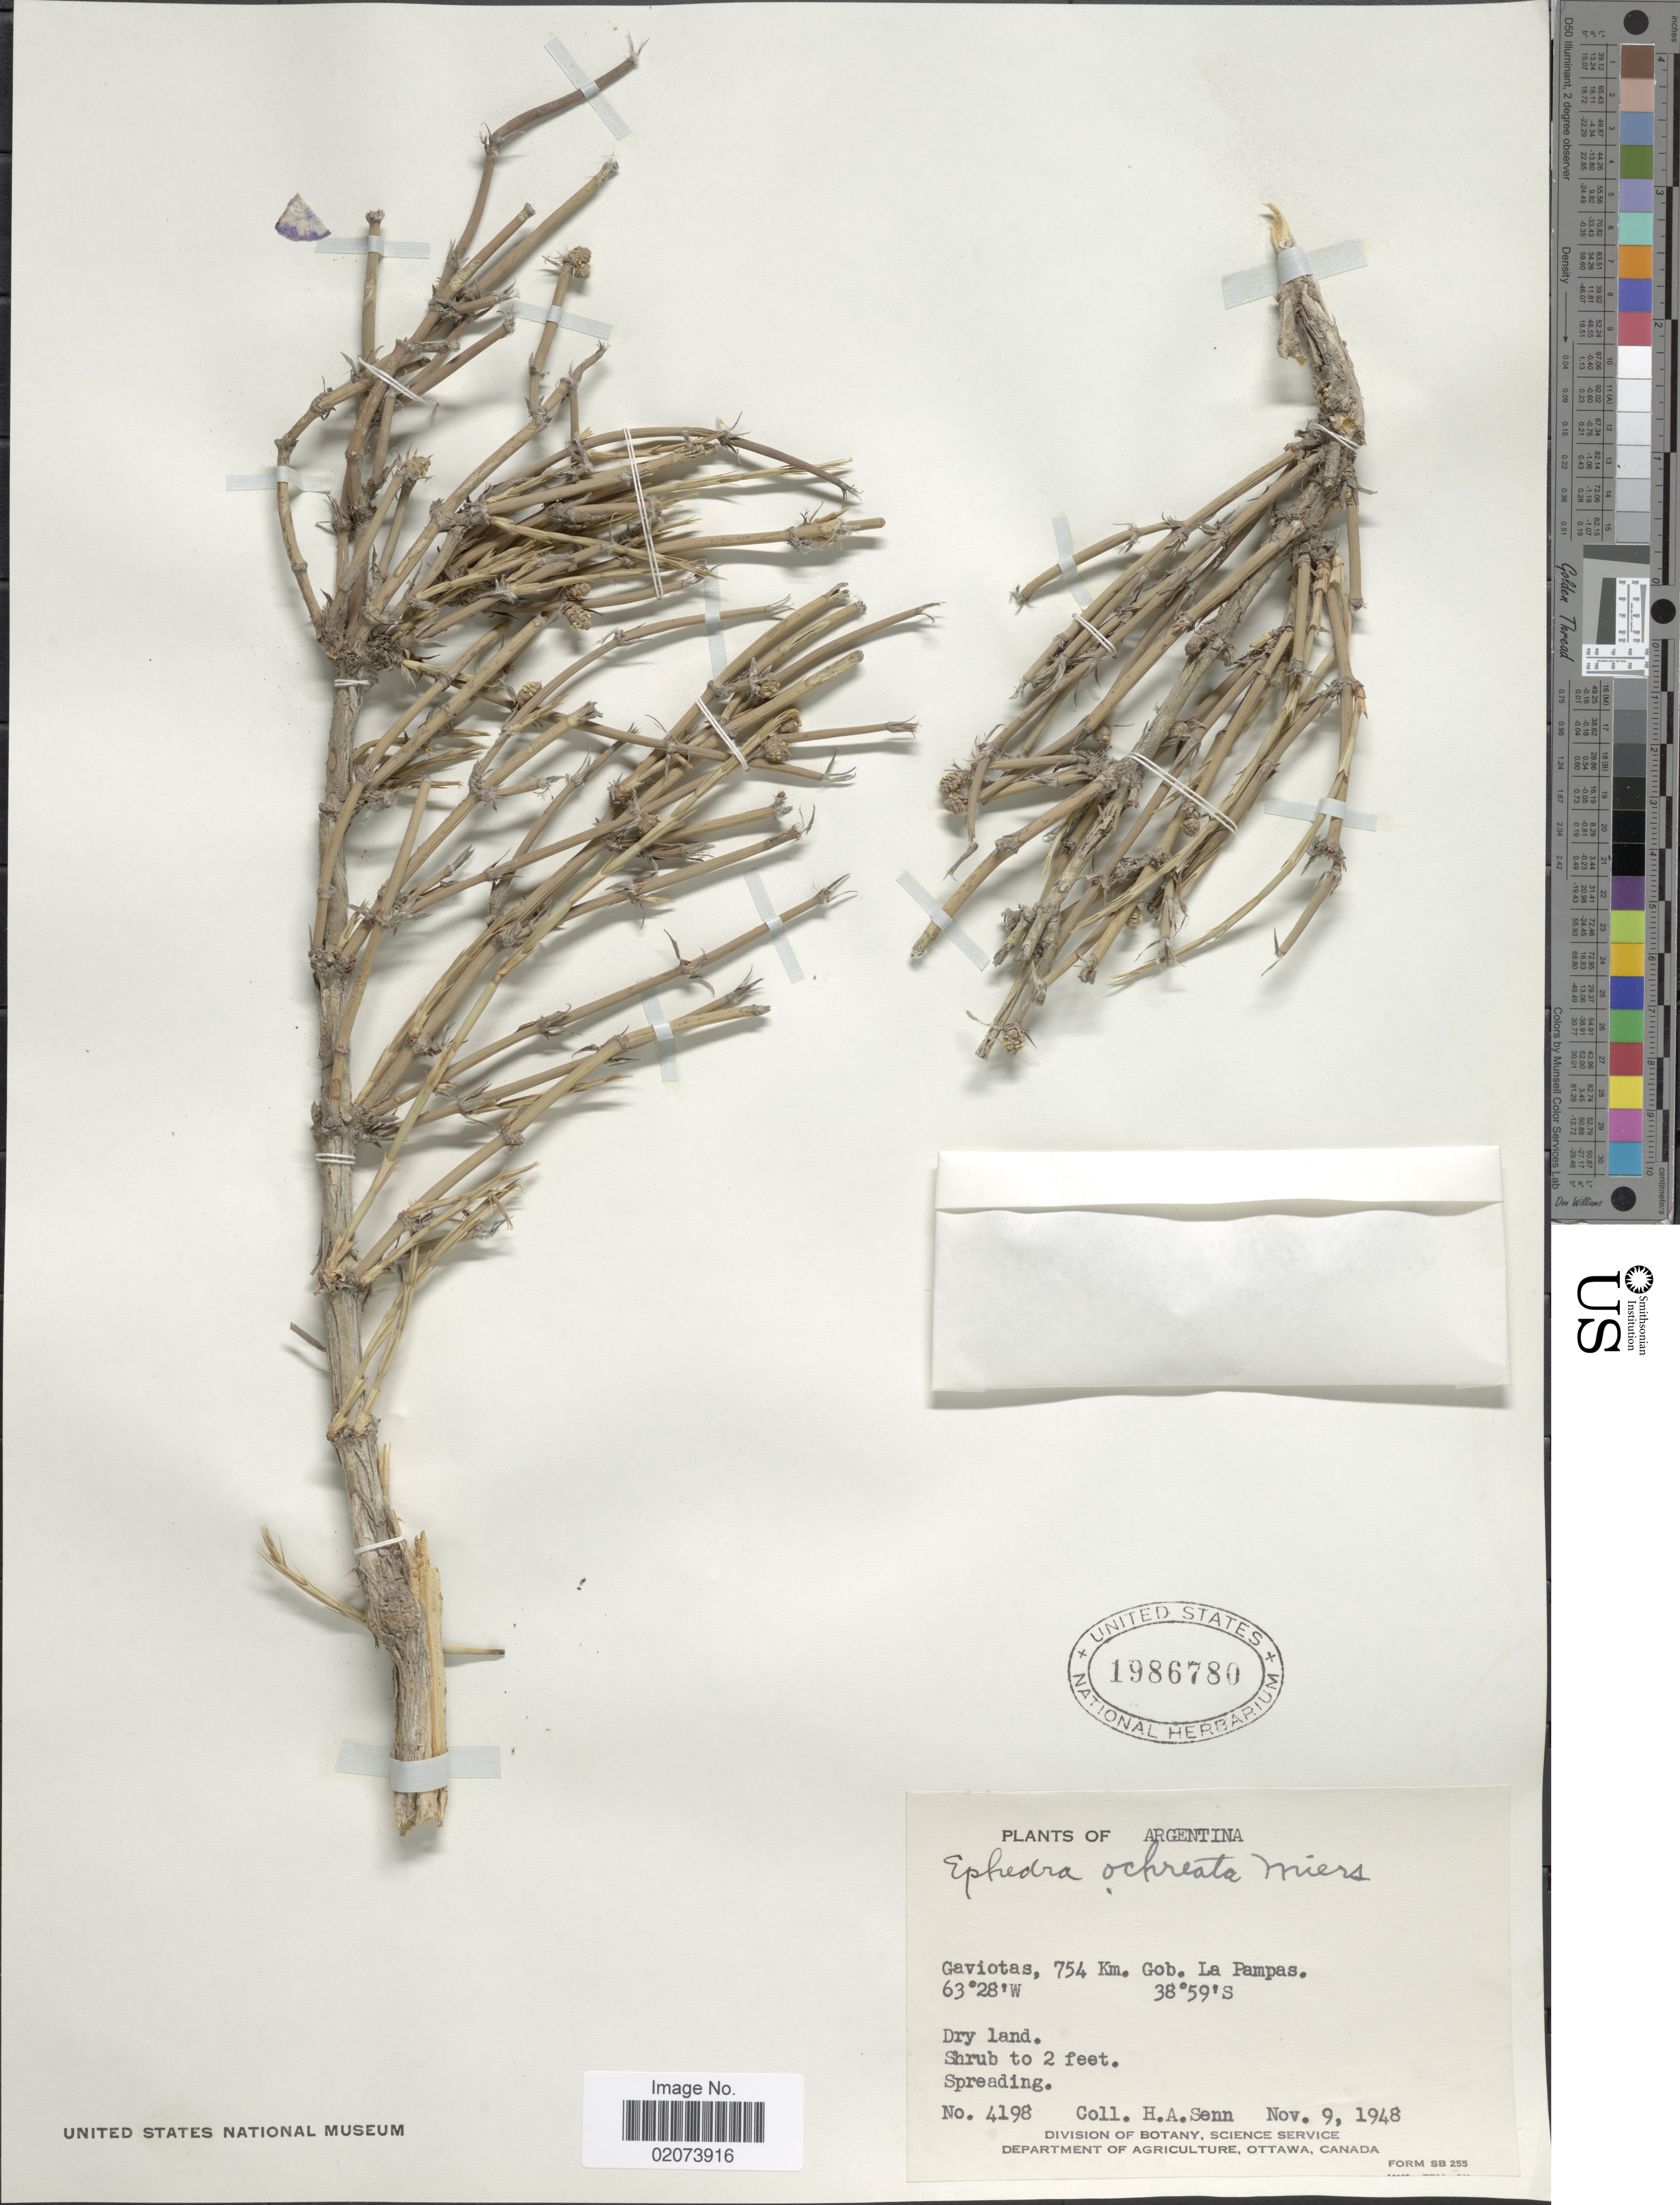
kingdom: Plantae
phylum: Tracheophyta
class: Gnetopsida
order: Ephedrales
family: Ephedraceae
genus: Ephedra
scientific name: Ephedra ochreata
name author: Miers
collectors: H. Senn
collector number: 4198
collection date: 1948-11-09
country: Argentina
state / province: La Pampa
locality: Gaviotas, 754 km Gob. La Pampas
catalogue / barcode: US 1986780